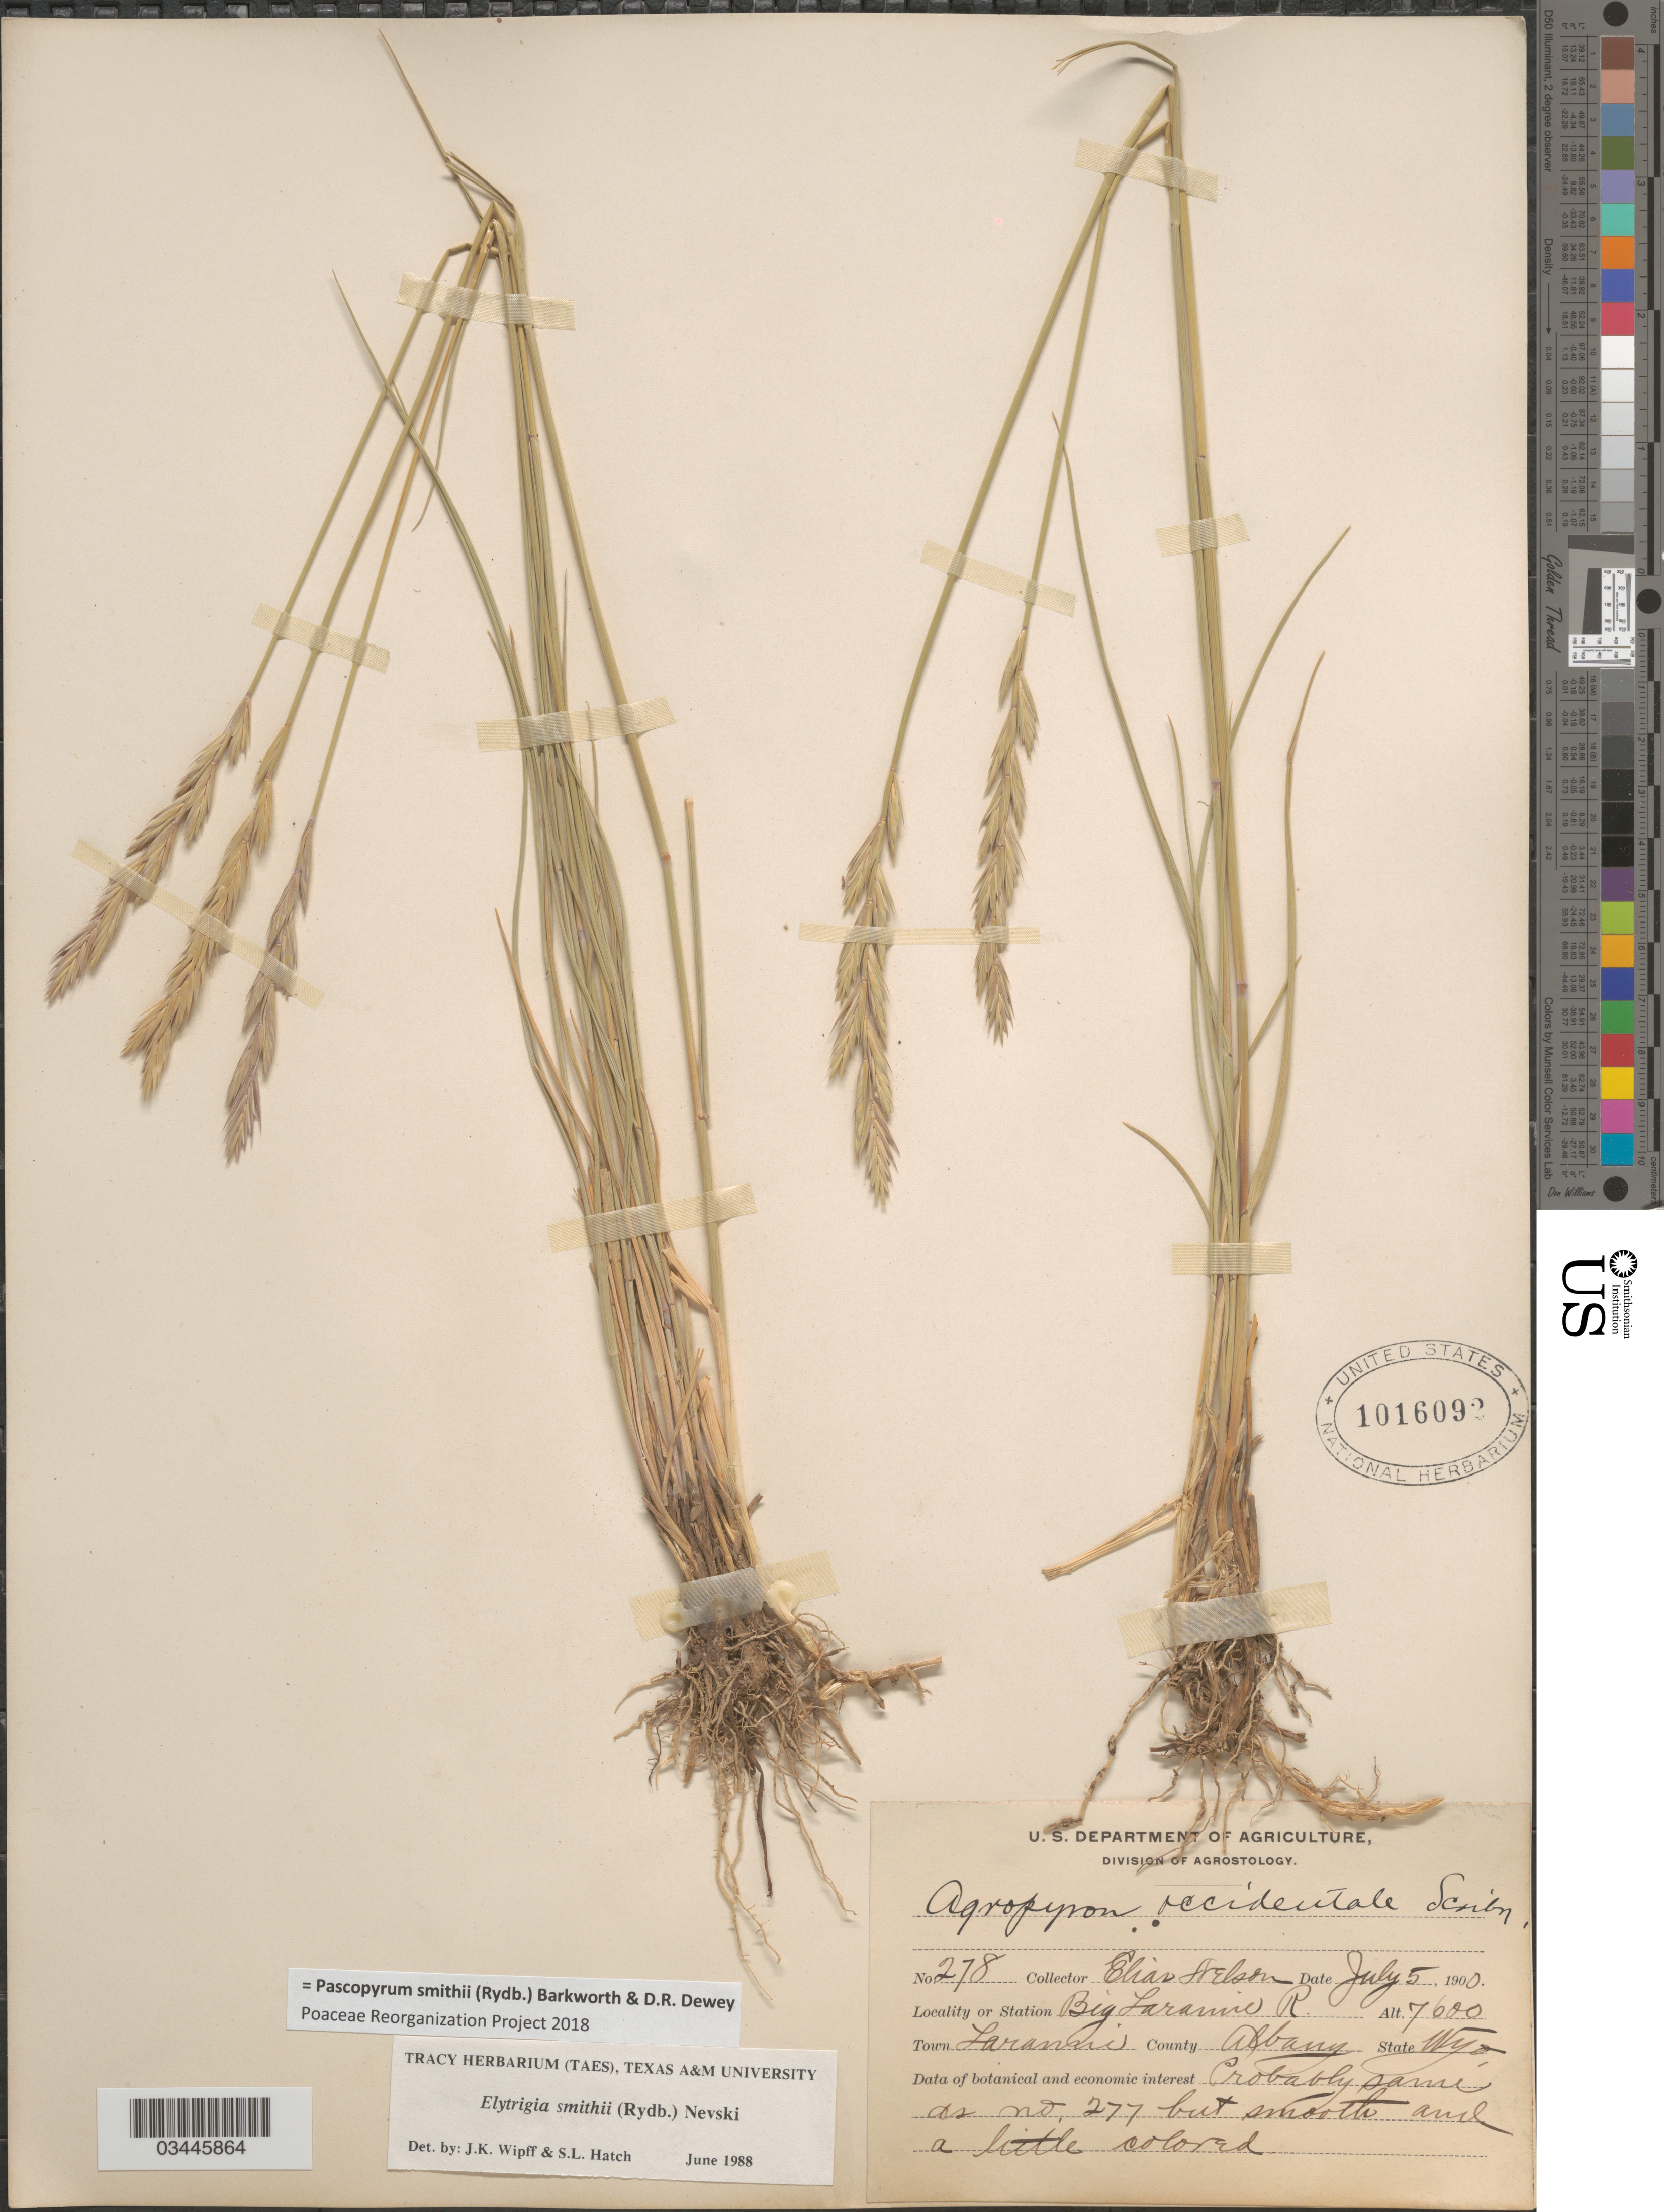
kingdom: Plantae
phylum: Tracheophyta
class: Liliopsida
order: Poales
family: Poaceae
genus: Pascopyrum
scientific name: Pascopyrum smithii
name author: (Rydb.) Barkworth & Dewey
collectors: E. Nelson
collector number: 278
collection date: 1900-07-05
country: United States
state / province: Wyoming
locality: Big Laramie R. Town Laramie. County Albany.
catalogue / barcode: US 1016092